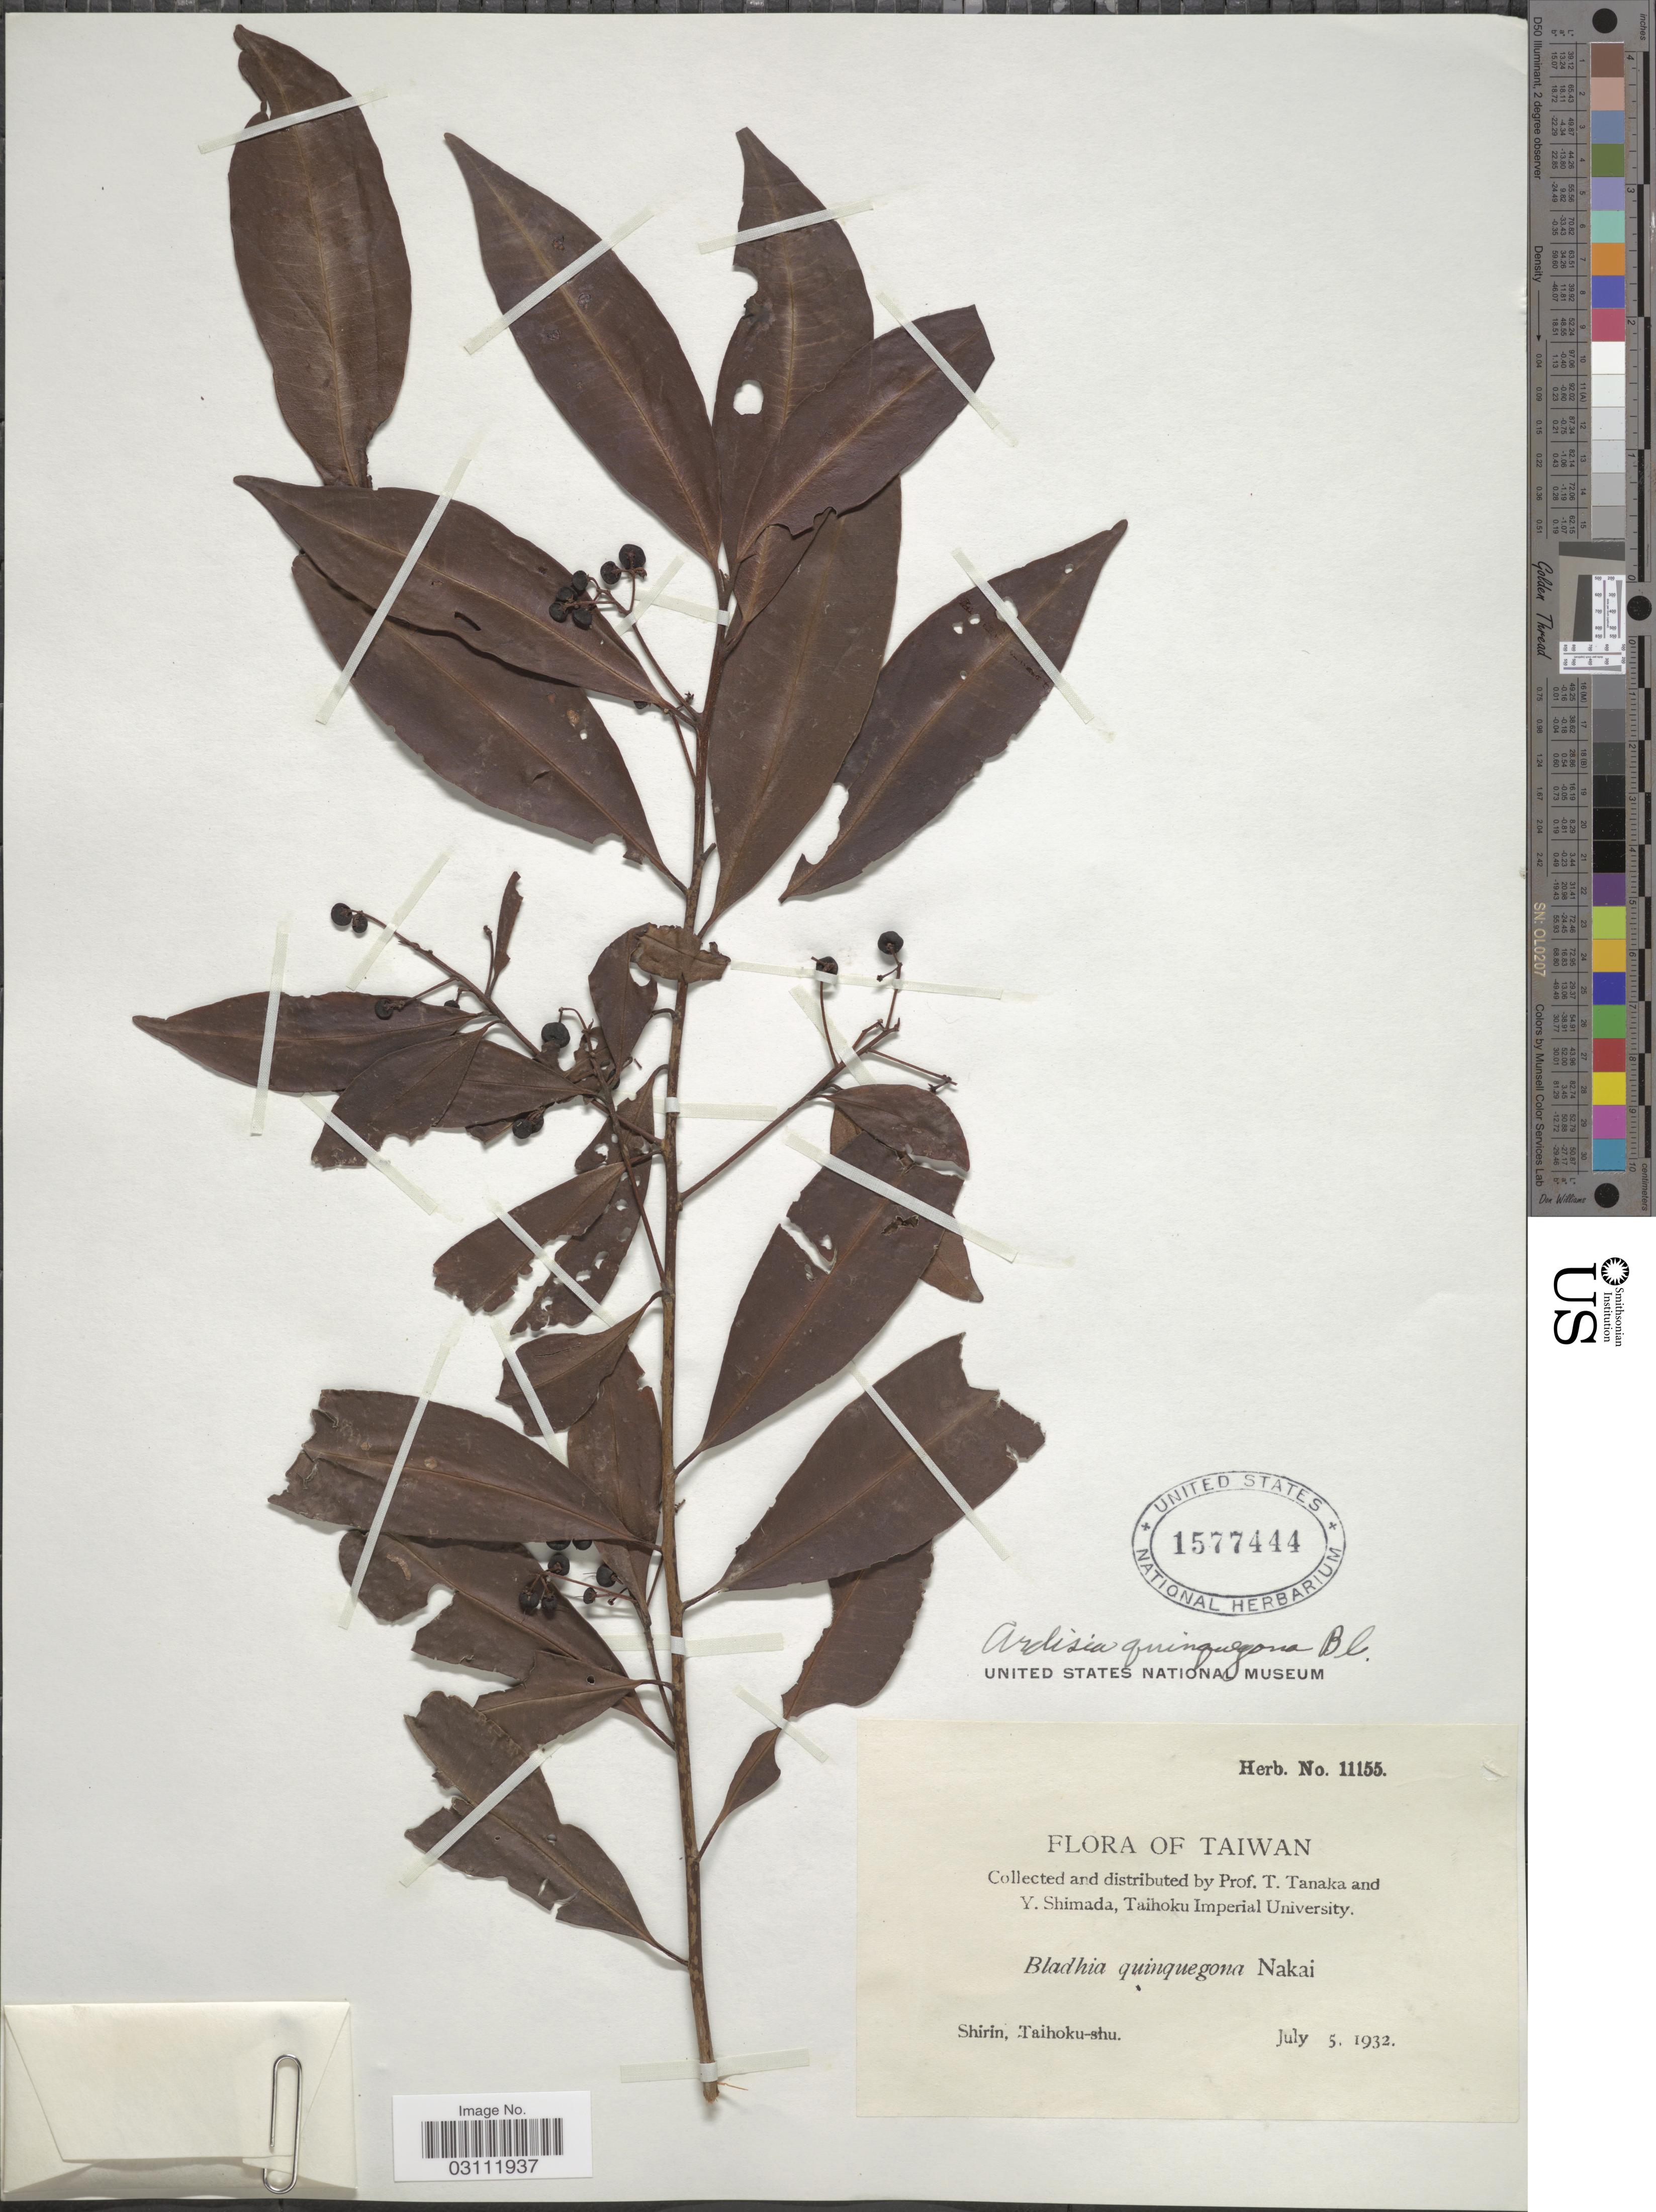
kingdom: Plantae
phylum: Tracheophyta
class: Magnoliopsida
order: Ericales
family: Primulaceae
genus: Ardisia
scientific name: Ardisia quinquegona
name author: Blume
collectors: T. Tanaka & Y. Shimada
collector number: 11155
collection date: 1932-07-05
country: Taiwan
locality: Shirin, Taihoku-shu.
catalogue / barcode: US 1577444